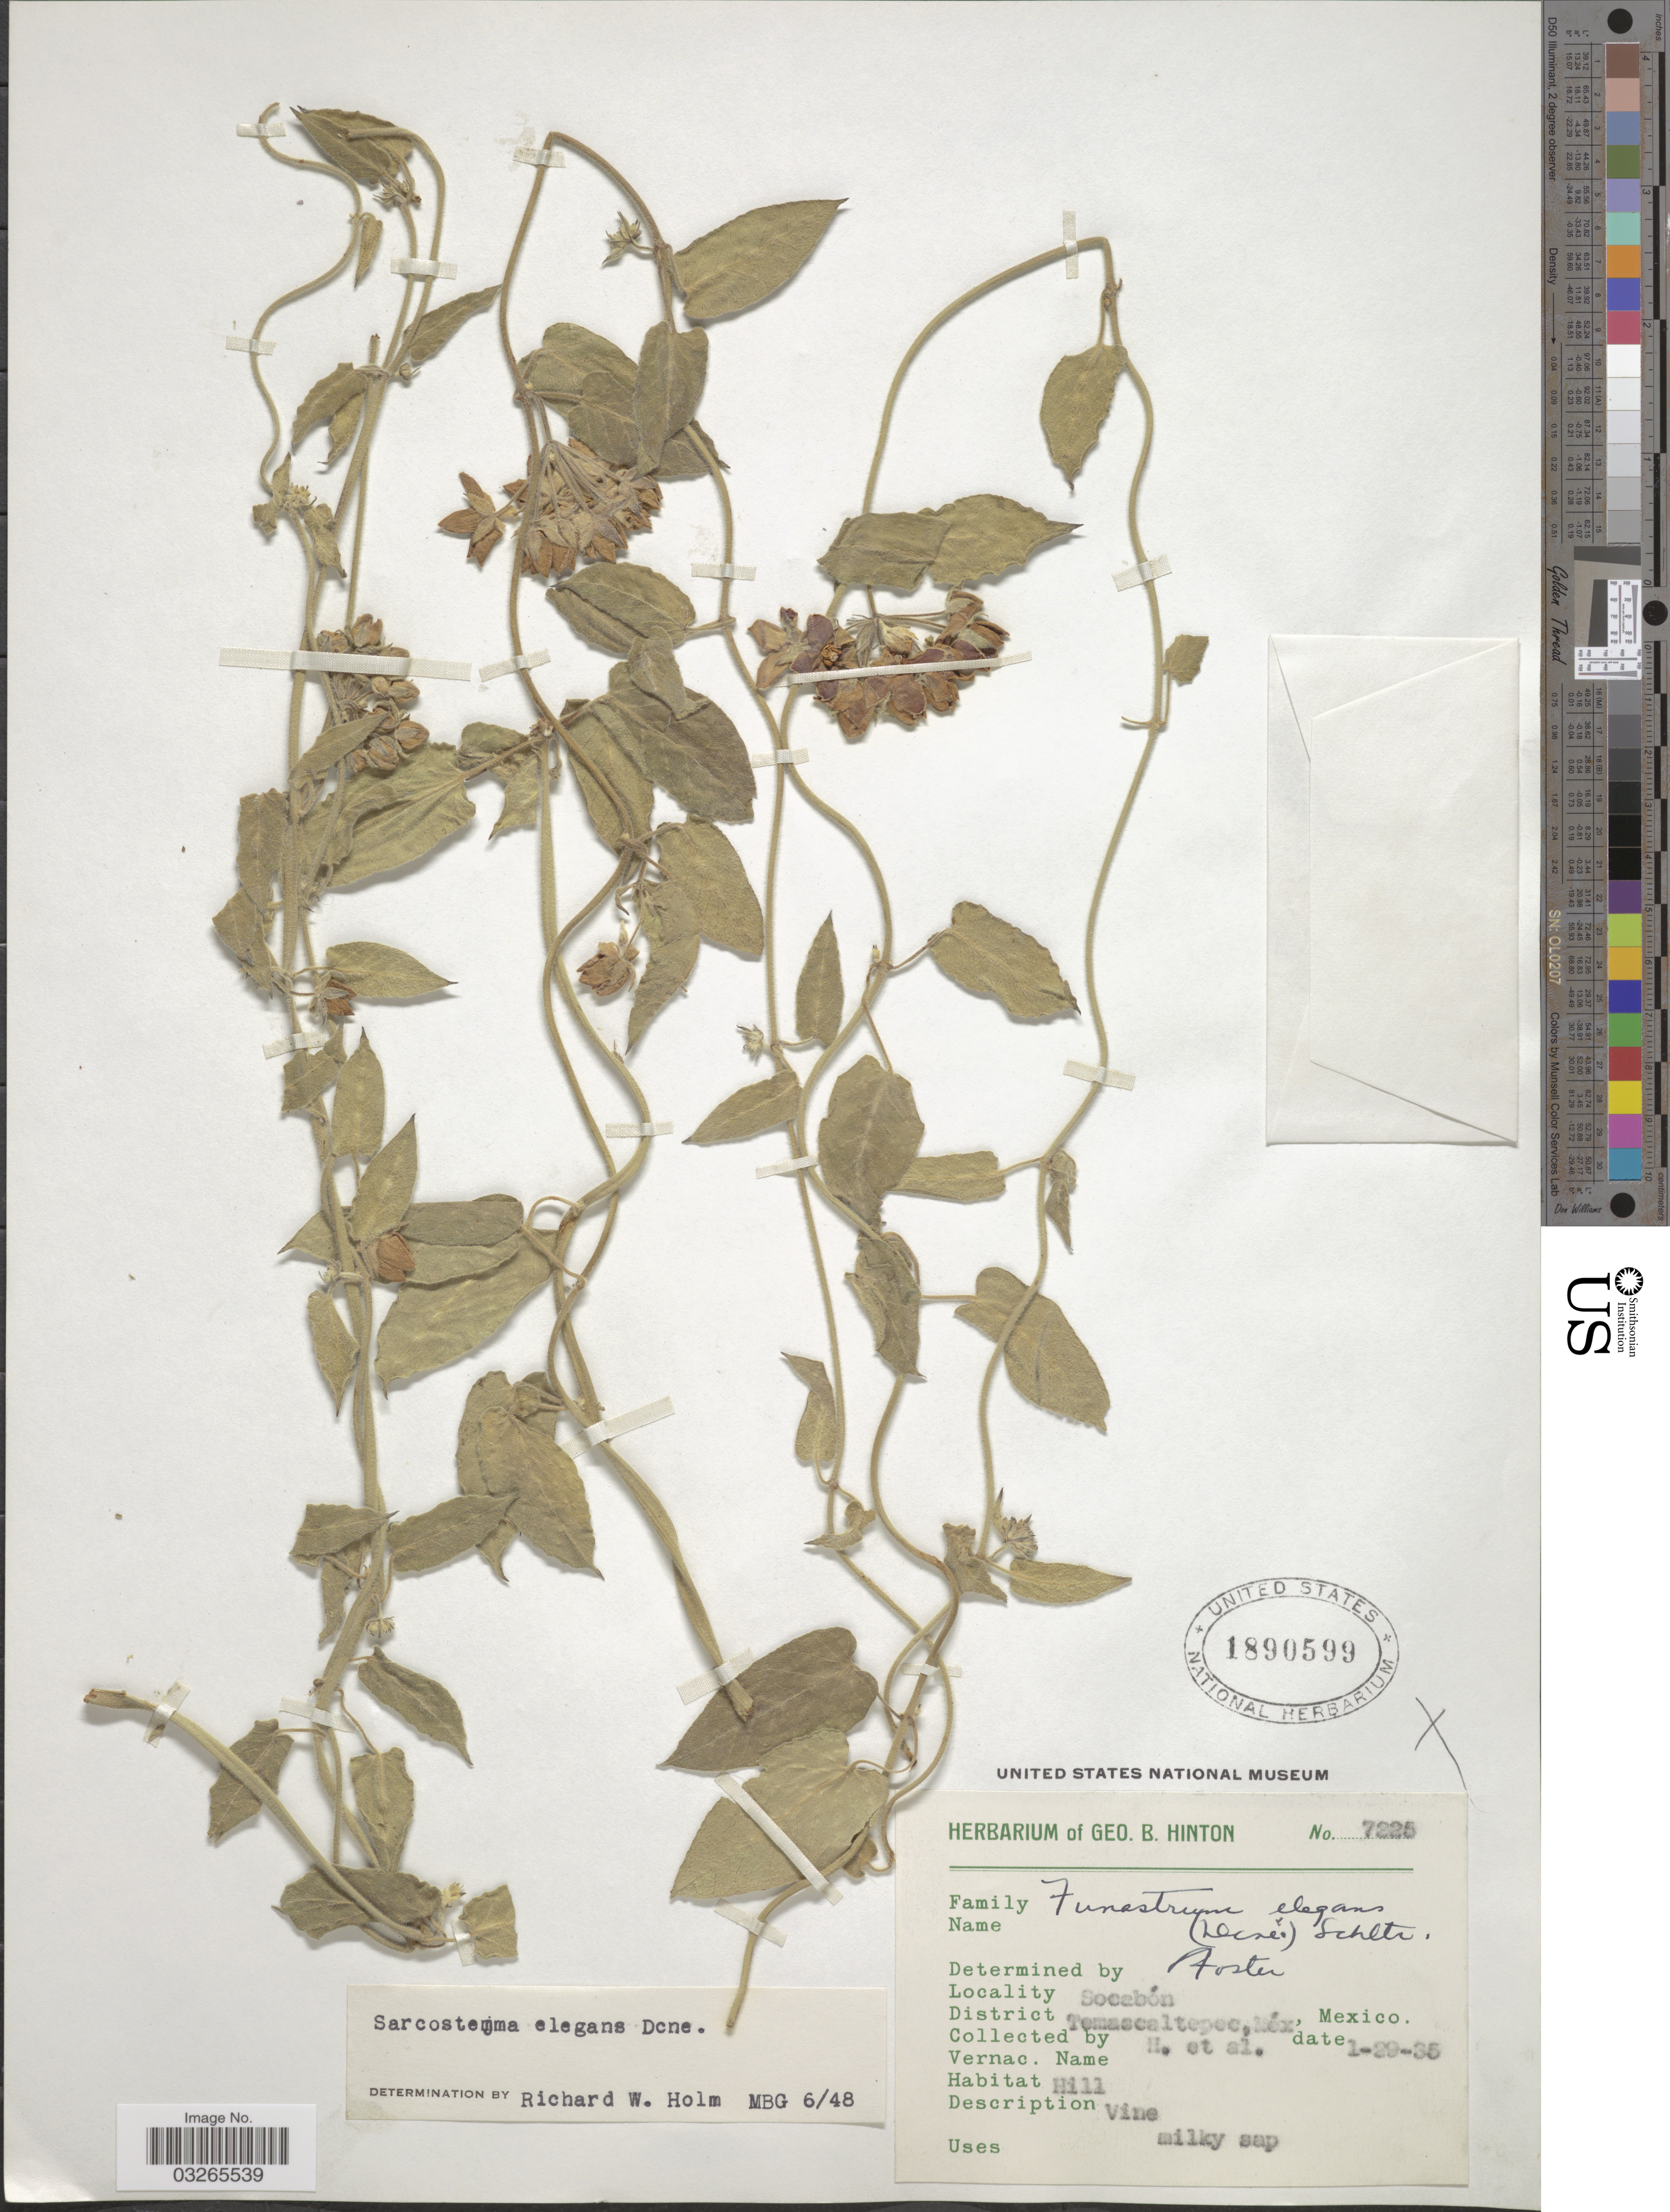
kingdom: Plantae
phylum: Tracheophyta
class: Magnoliopsida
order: Gentianales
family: Apocynaceae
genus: Sarcostemma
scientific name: Sarcostemma elegans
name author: Decne.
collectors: G. B. Hinton & et al.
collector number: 7225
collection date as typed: Transcribed d/m/y: 29/1/35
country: Mexico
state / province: México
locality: Socabón, District Temascaltepec, Méx., Mexico.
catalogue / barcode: US 1890599